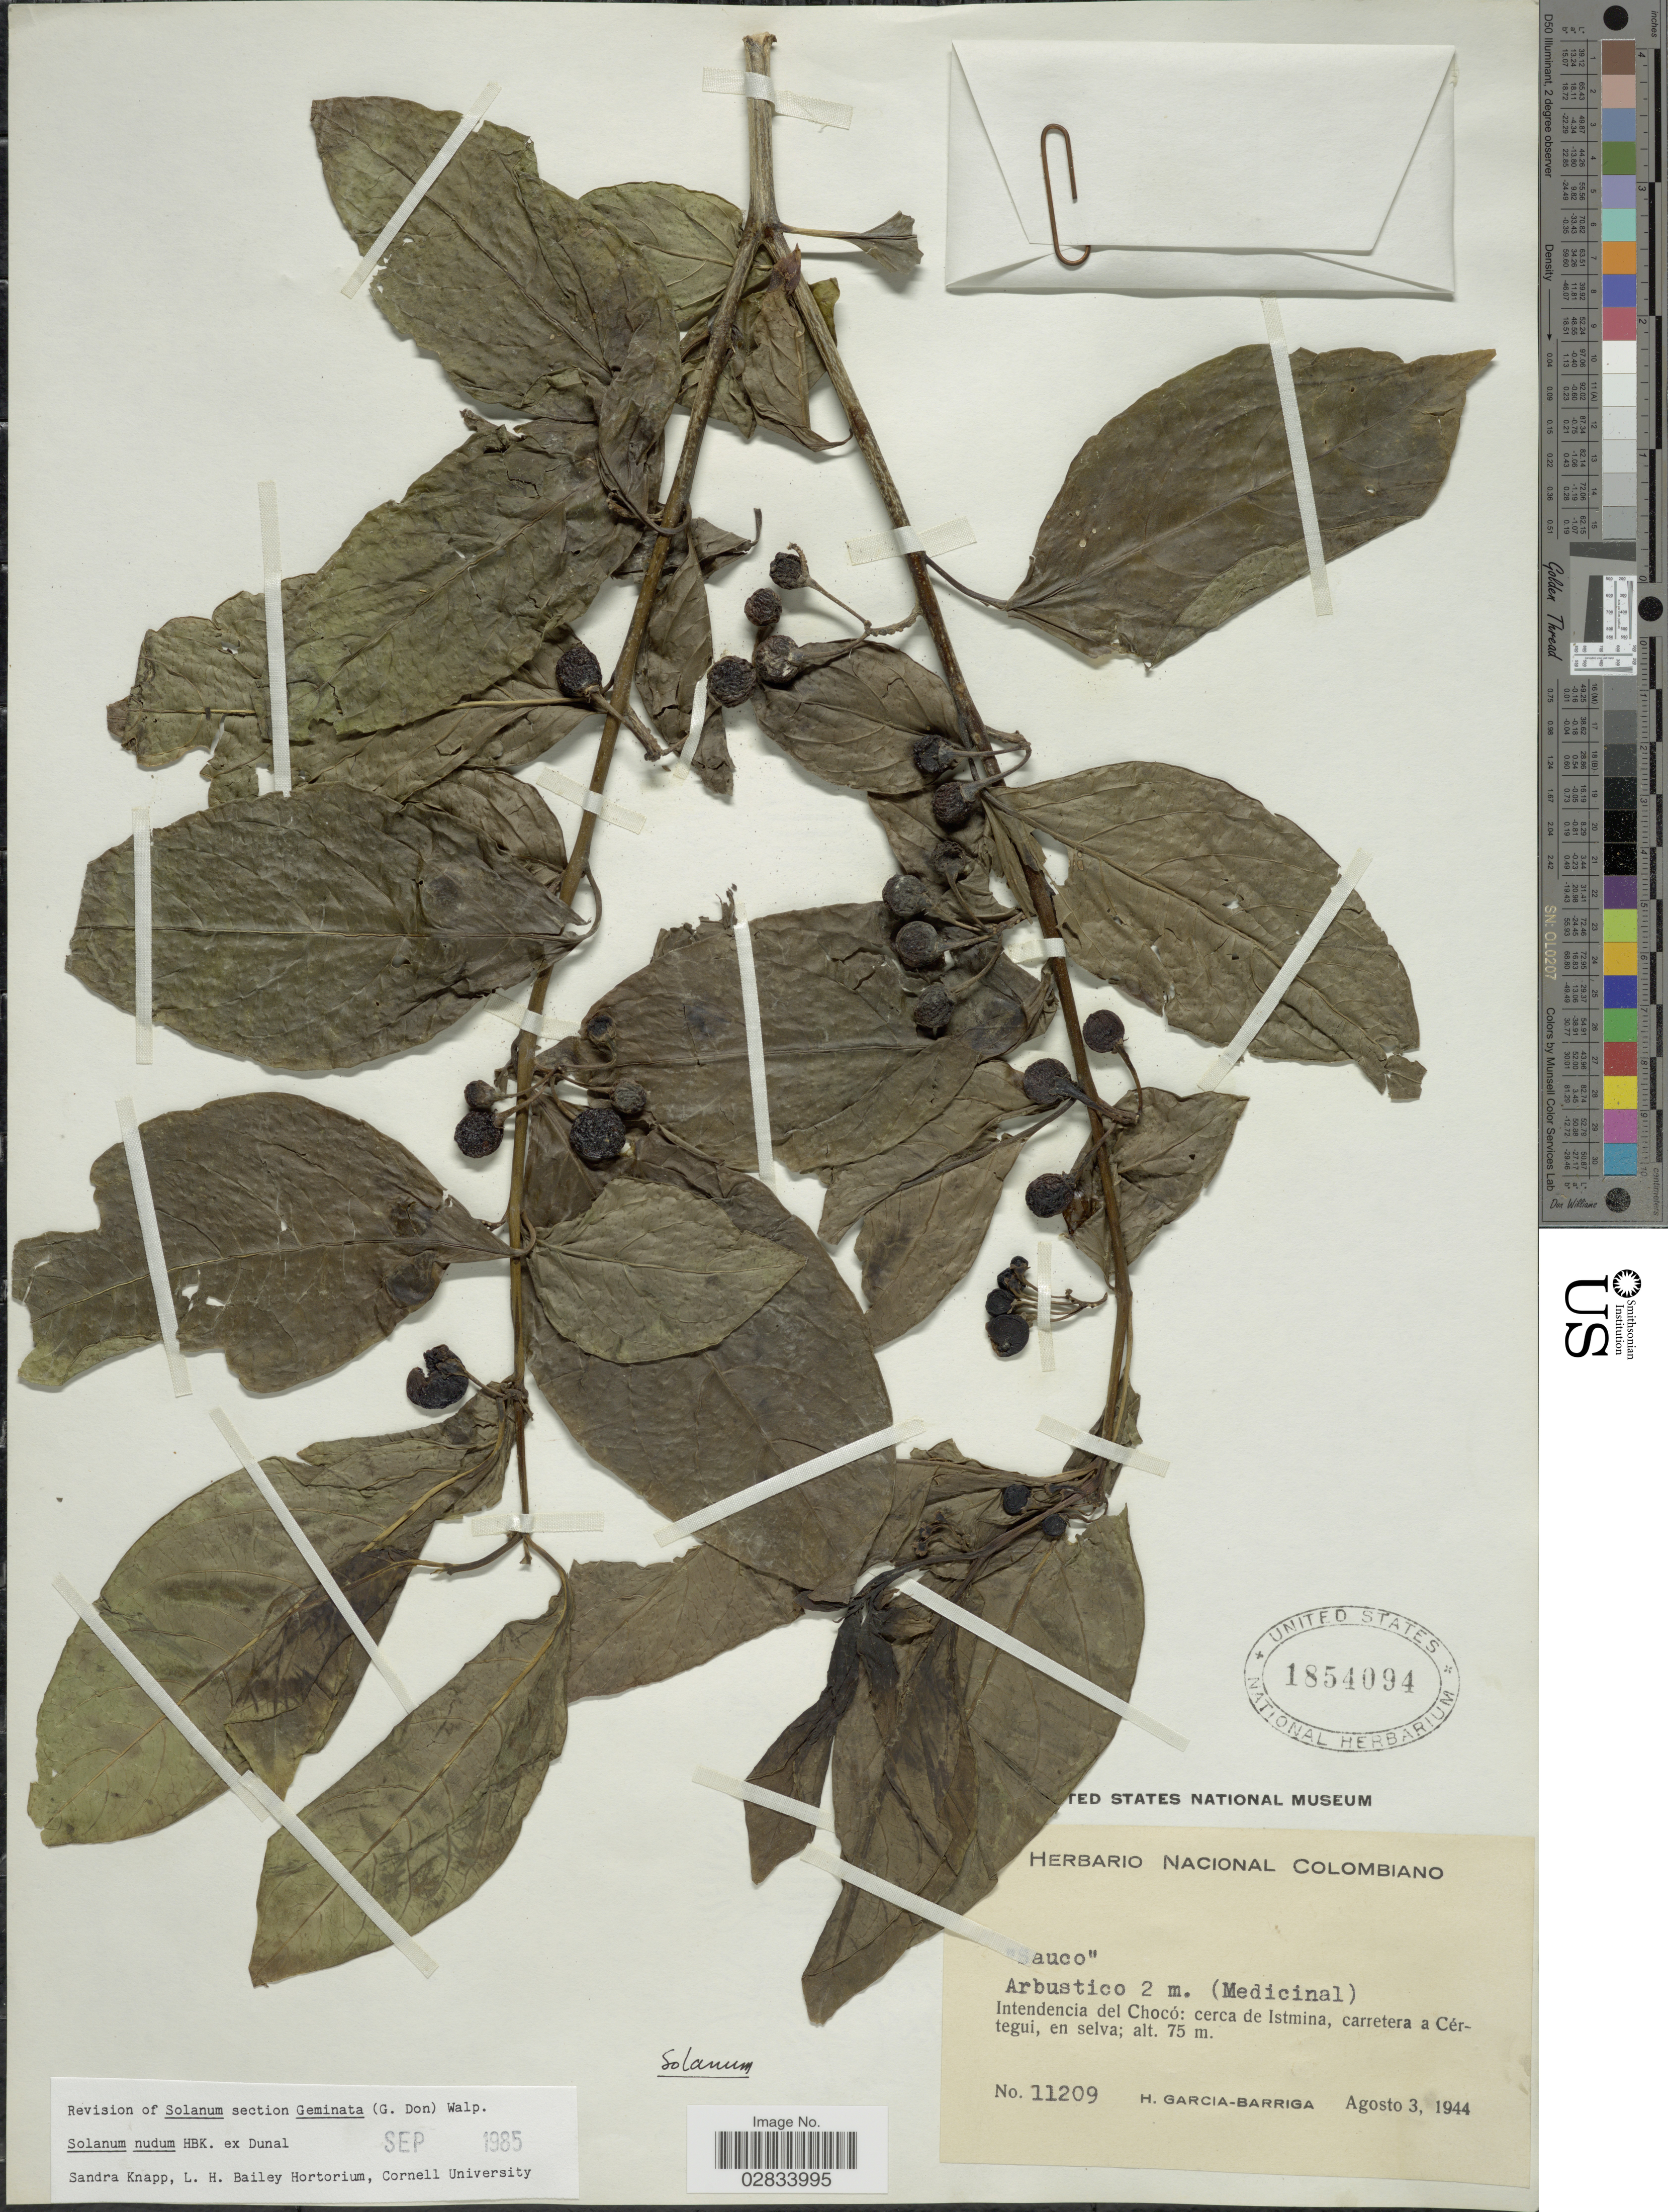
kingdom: Plantae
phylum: Tracheophyta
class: Magnoliopsida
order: Solanales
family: Solanaceae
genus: Solanum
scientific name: Solanum nudum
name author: Dunal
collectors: H. García Barriga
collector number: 11209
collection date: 1944-08-03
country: Colombia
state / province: Chocó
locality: Intendencia del Chocó: cerc de Istmina, carretera a Cértegui, en selva.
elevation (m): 75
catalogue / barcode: US 1854094